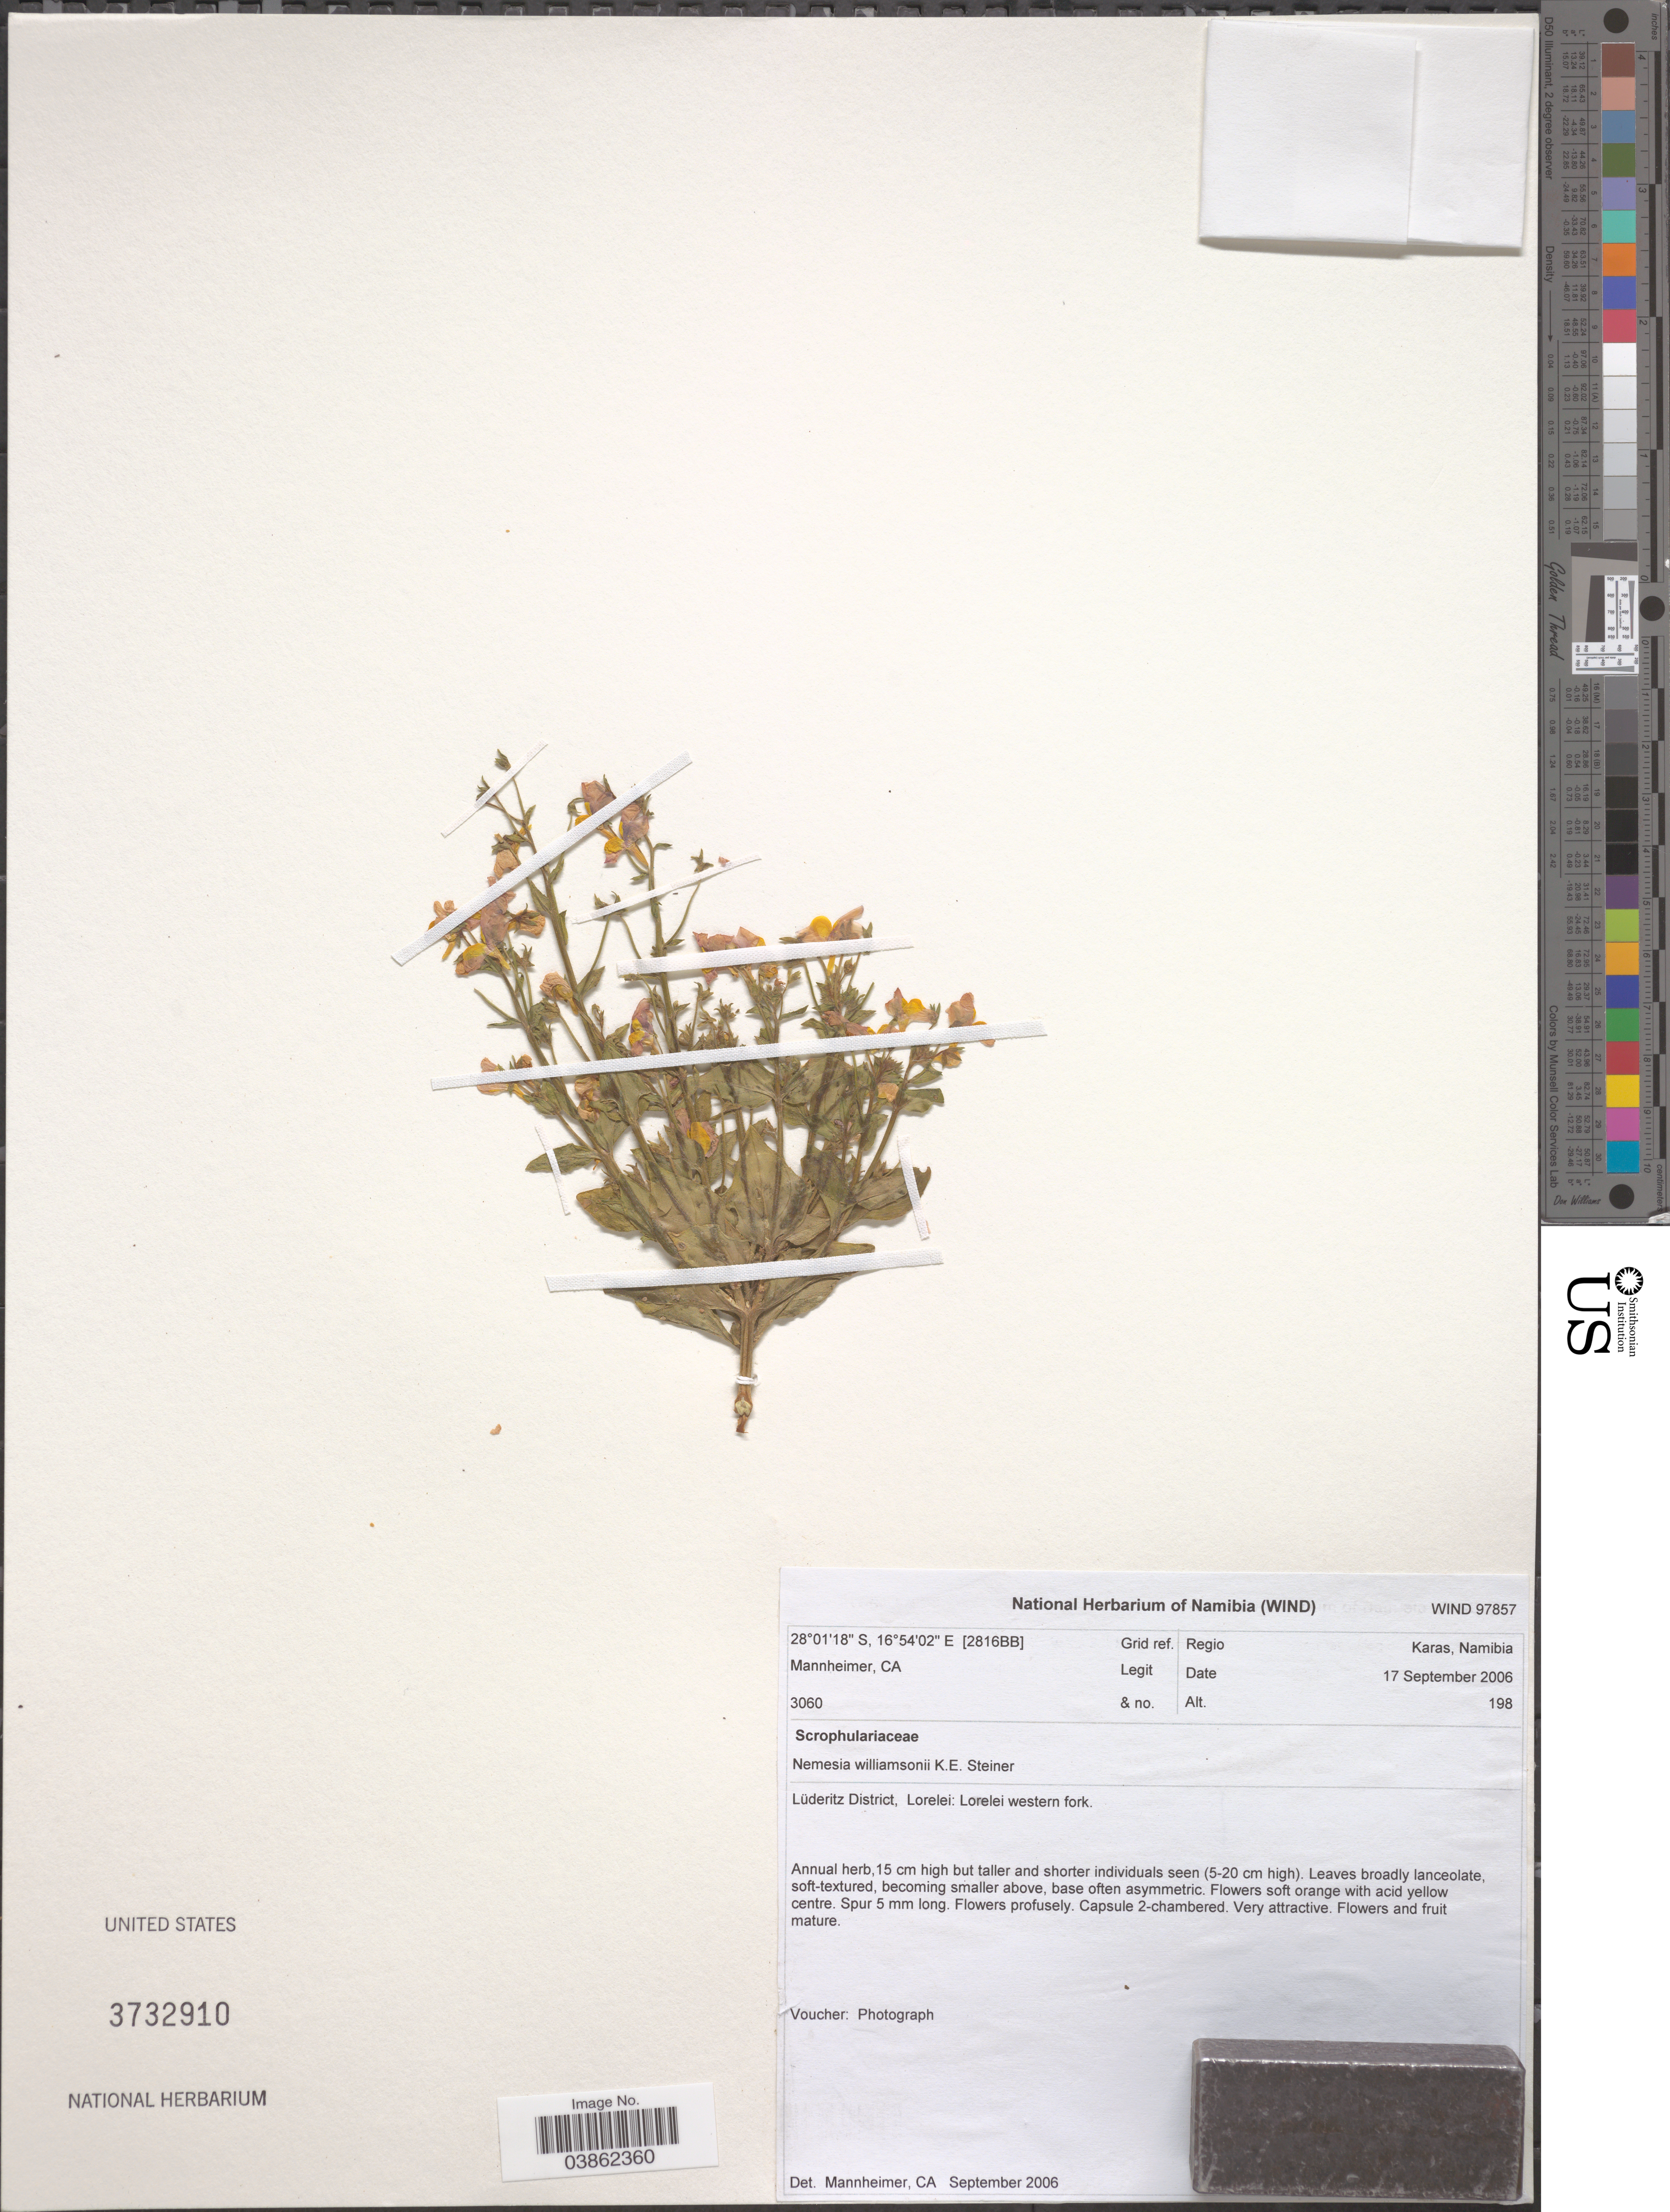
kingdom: Plantae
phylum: Tracheophyta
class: Magnoliopsida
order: Lamiales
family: Scrophulariaceae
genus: Nemesia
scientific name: Nemesia williamsonii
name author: K.E. Steiner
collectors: C. A. Mannheimer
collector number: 3060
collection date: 2006-09-17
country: Namibia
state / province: Karas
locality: Grid ref. [2816BB]. Regio Karas. Lüderitz District, Lorelei: Lorelei western fork.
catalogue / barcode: US 3732910